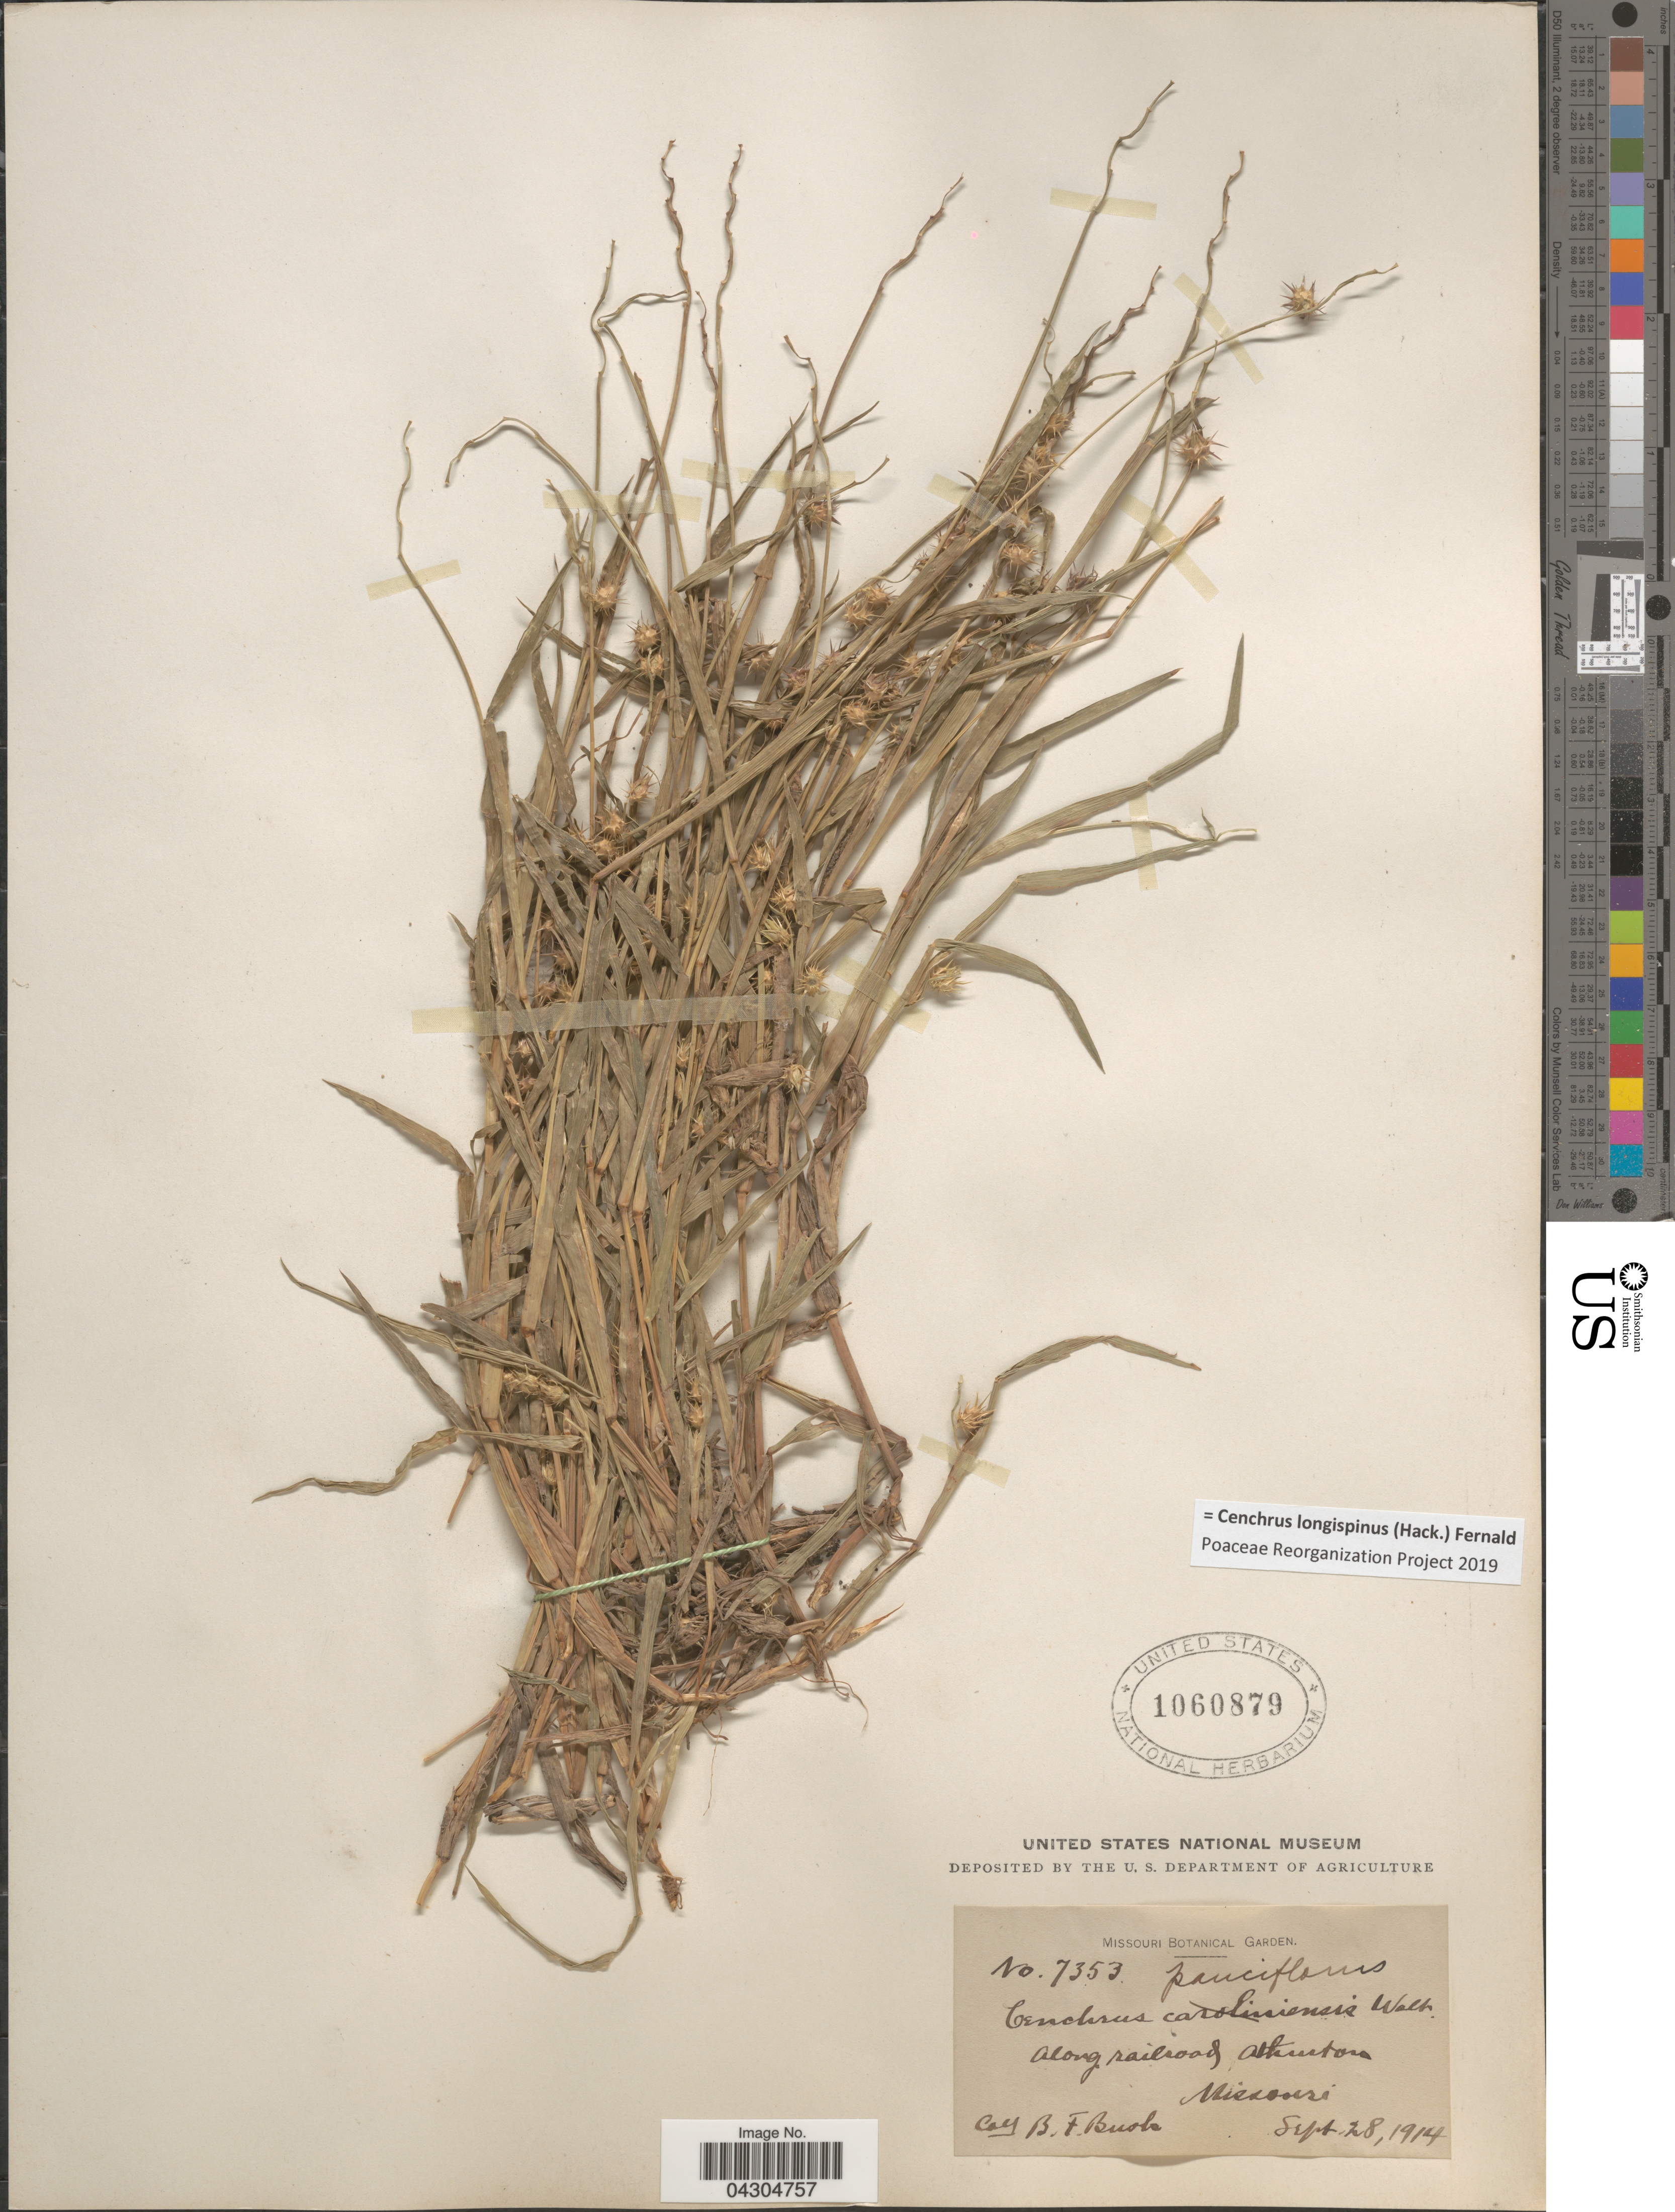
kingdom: Plantae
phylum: Tracheophyta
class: Liliopsida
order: Poales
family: Poaceae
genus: Cenchrus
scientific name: Cenchrus longispinus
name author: (Hack.) Fernald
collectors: B. F. Bush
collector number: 7353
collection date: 1914-09-28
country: United States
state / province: Missouri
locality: Along railroad Athurton.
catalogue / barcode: US 1060879